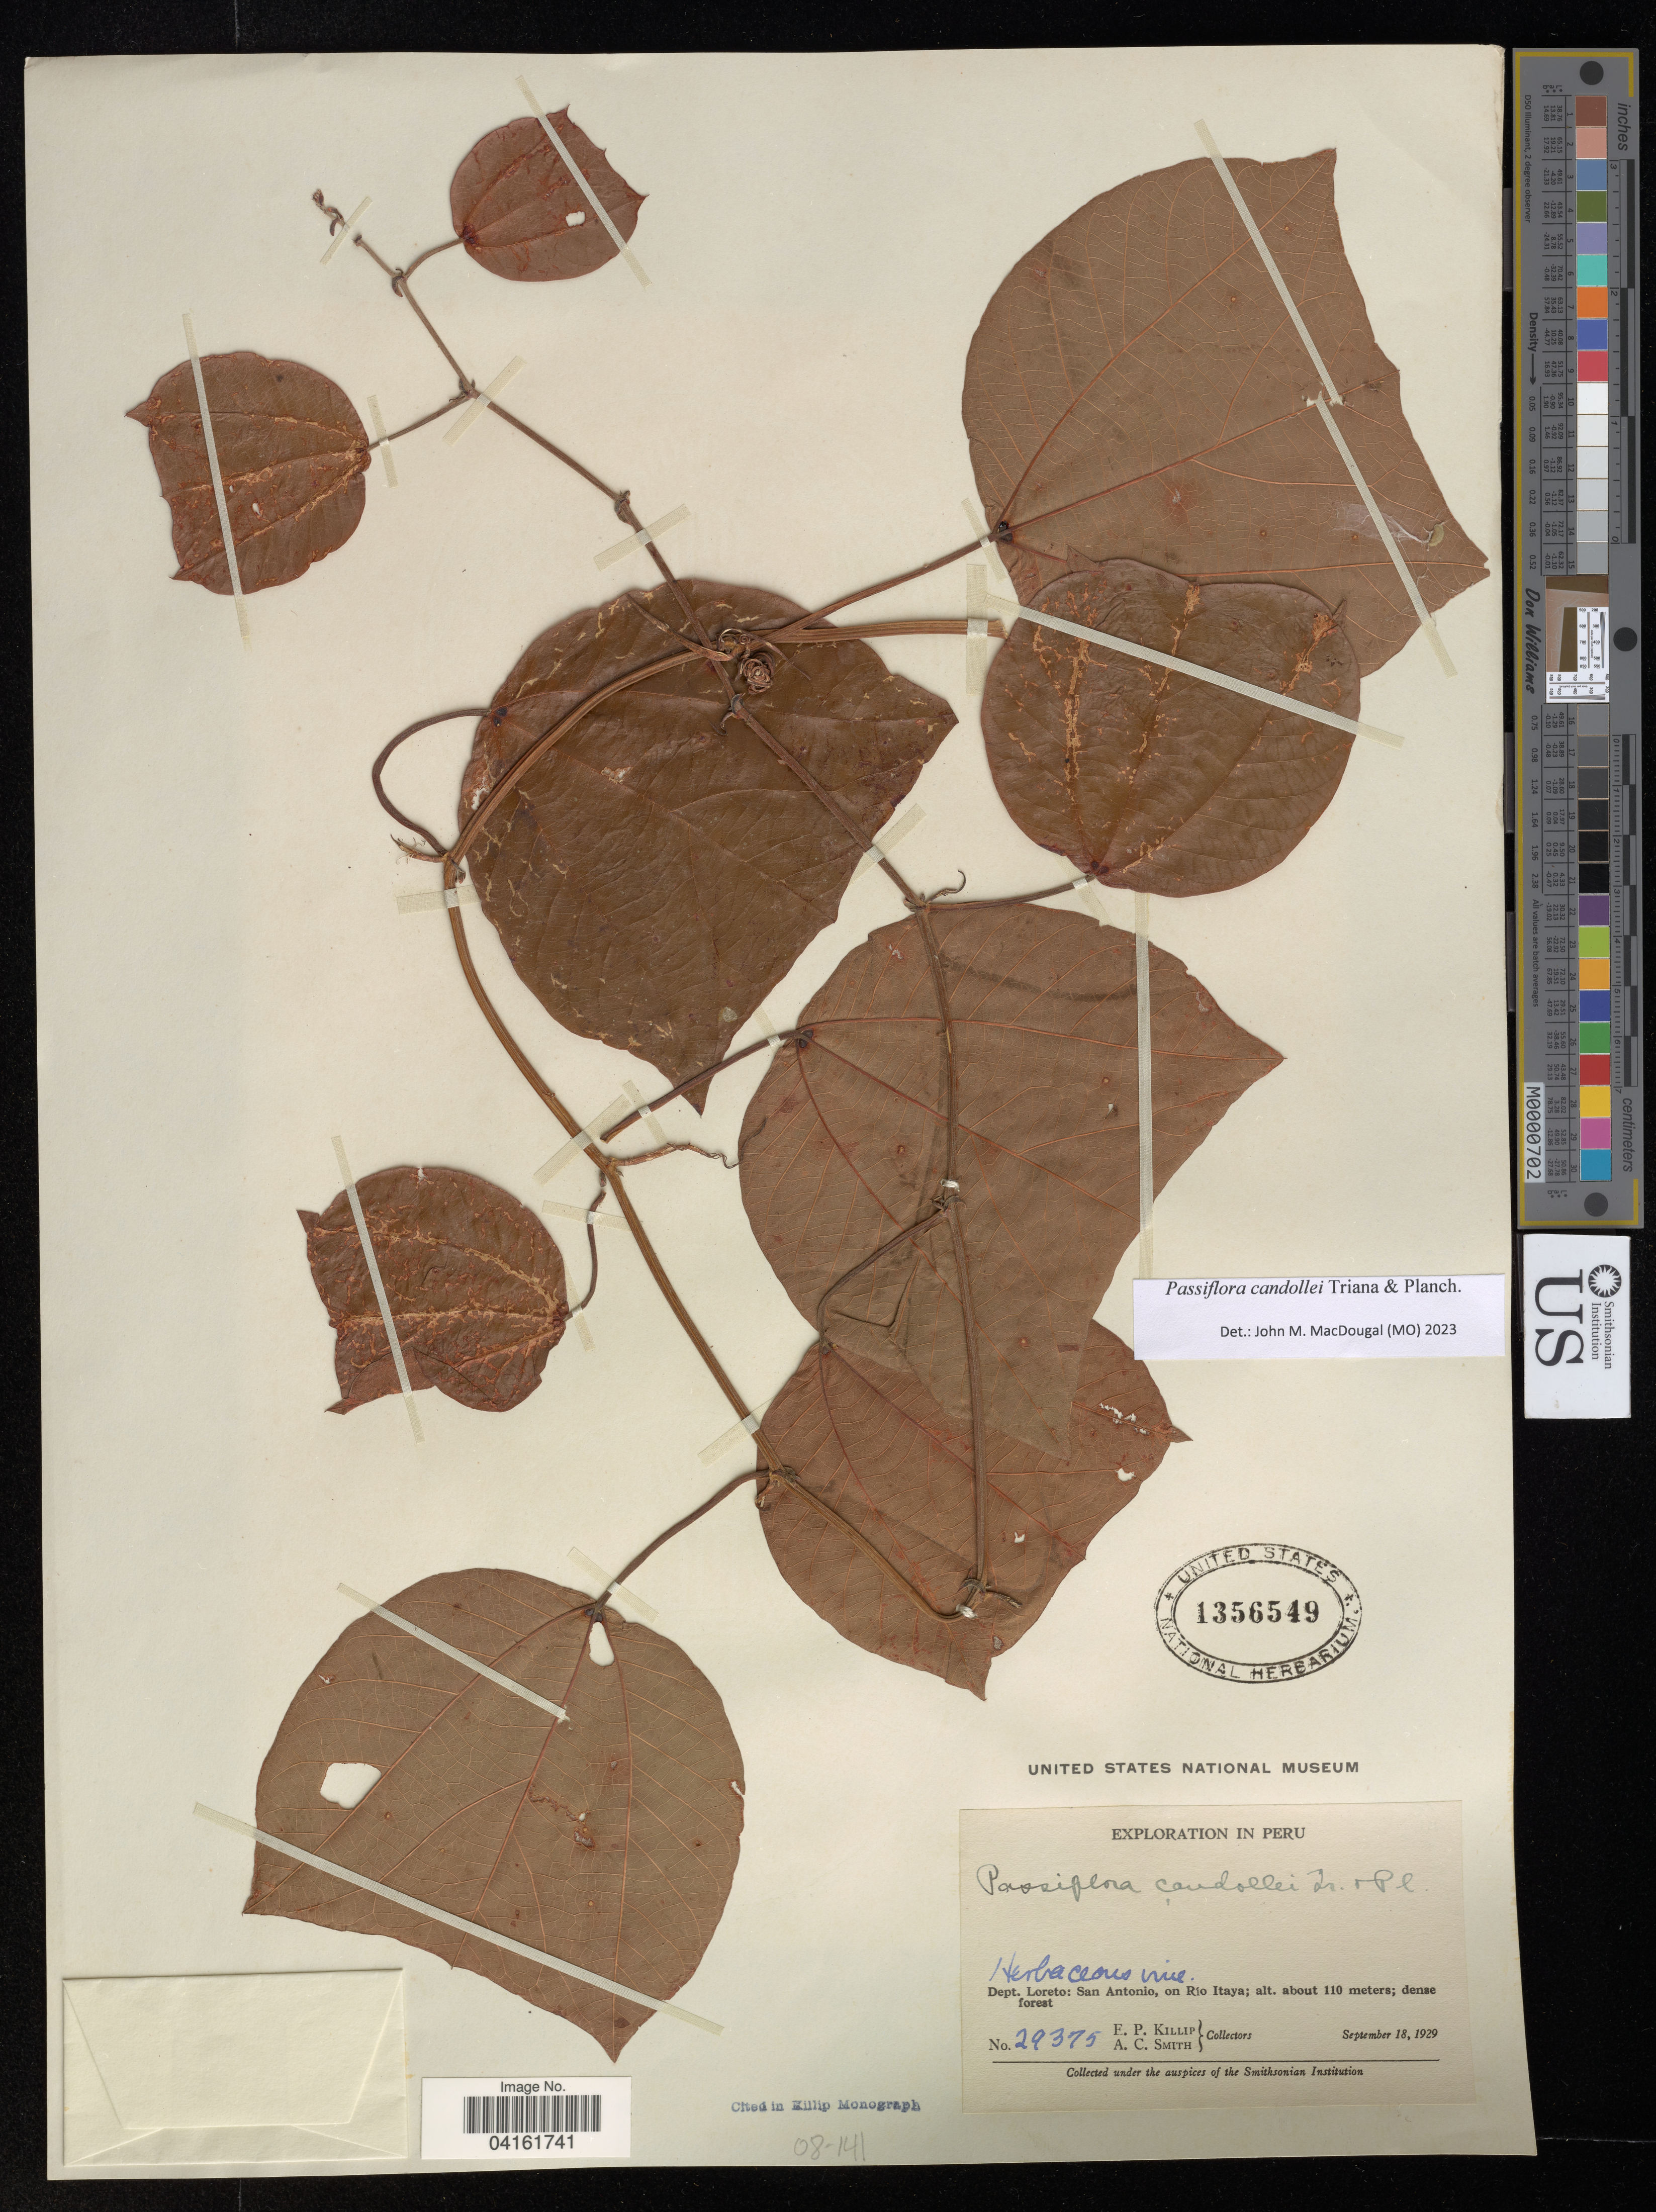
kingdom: Plantae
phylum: Tracheophyta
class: Magnoliopsida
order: Malpighiales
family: Passifloraceae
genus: Passiflora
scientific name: Passiflora candollei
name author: Triana & Planch.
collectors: E. P. Killip & A. C. Smith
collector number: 29375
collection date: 1929-09-18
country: Peru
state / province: Loreto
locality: San Antonio, on Río Itaya.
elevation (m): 110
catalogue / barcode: US 1356549